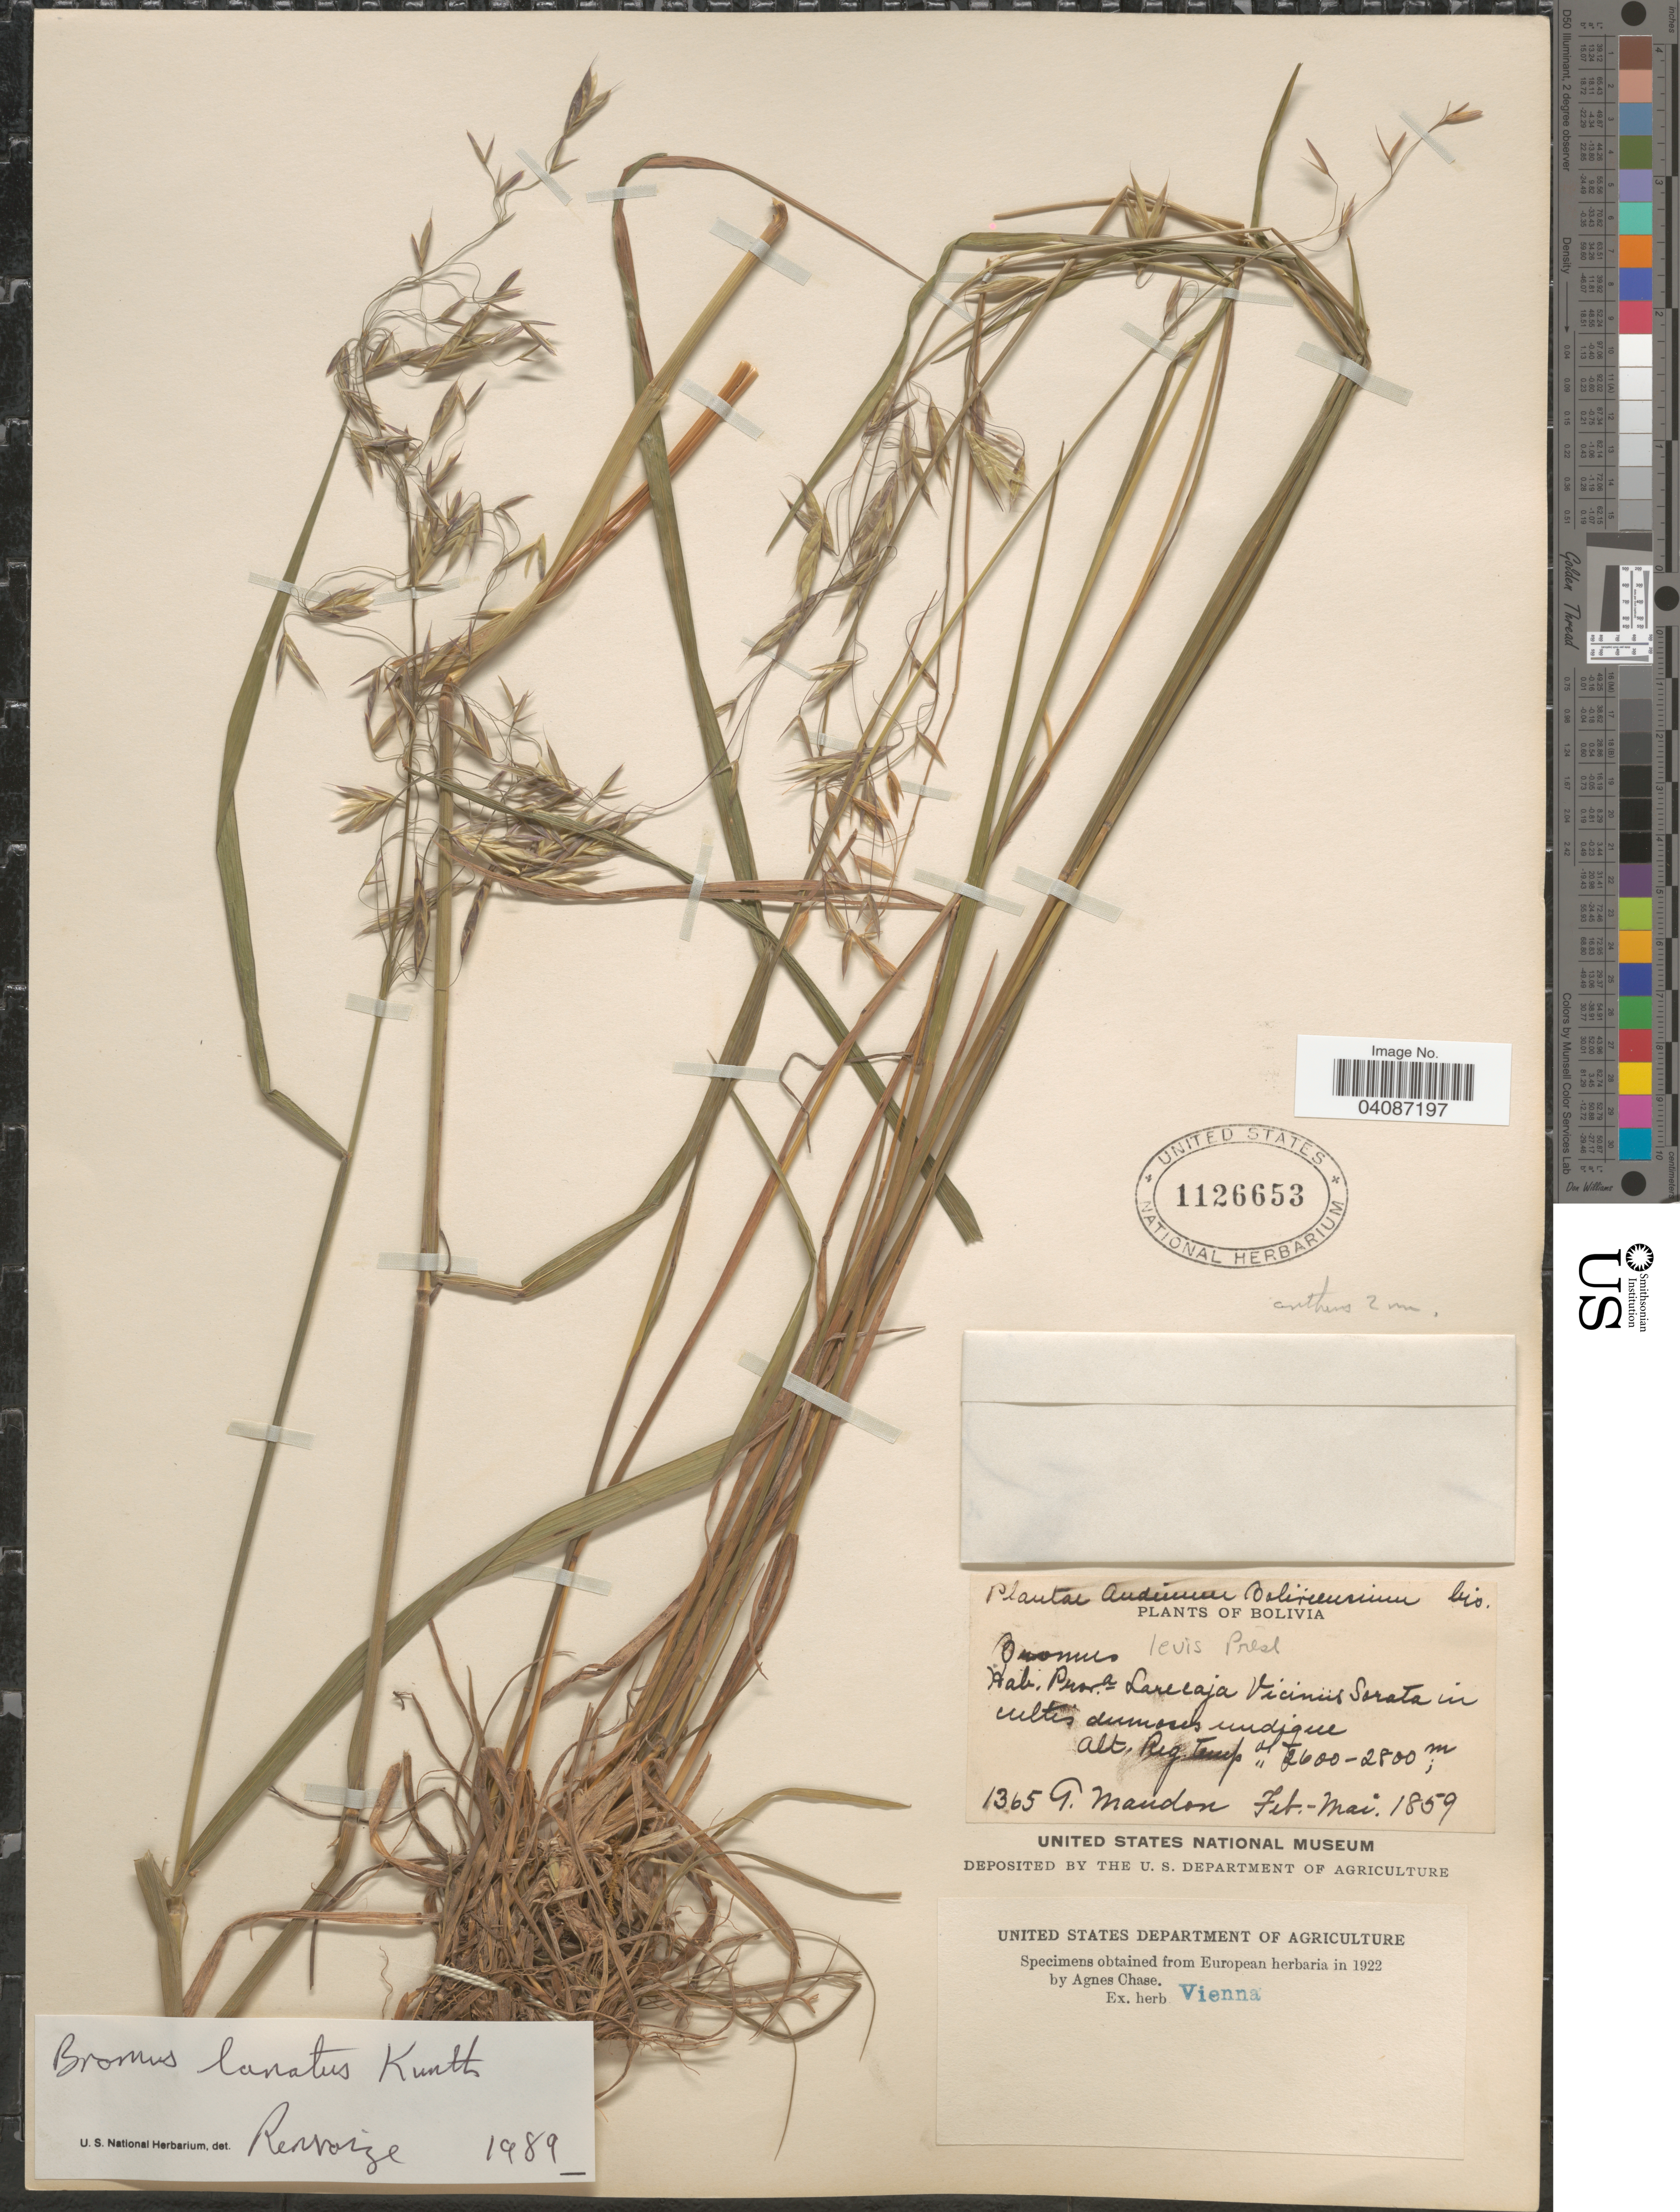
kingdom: Plantae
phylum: Tracheophyta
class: Liliopsida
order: Poales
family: Poaceae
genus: Bromus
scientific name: Bromus lanatus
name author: Kunth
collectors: G. Mandon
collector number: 1365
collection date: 1859-02/1859-05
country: Bolivia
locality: Andium Boliviensium. Prova. Larecaja Viciniis Sorata in cultis dumosis undique. Reg. tempal.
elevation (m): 2600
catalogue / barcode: US 1126653